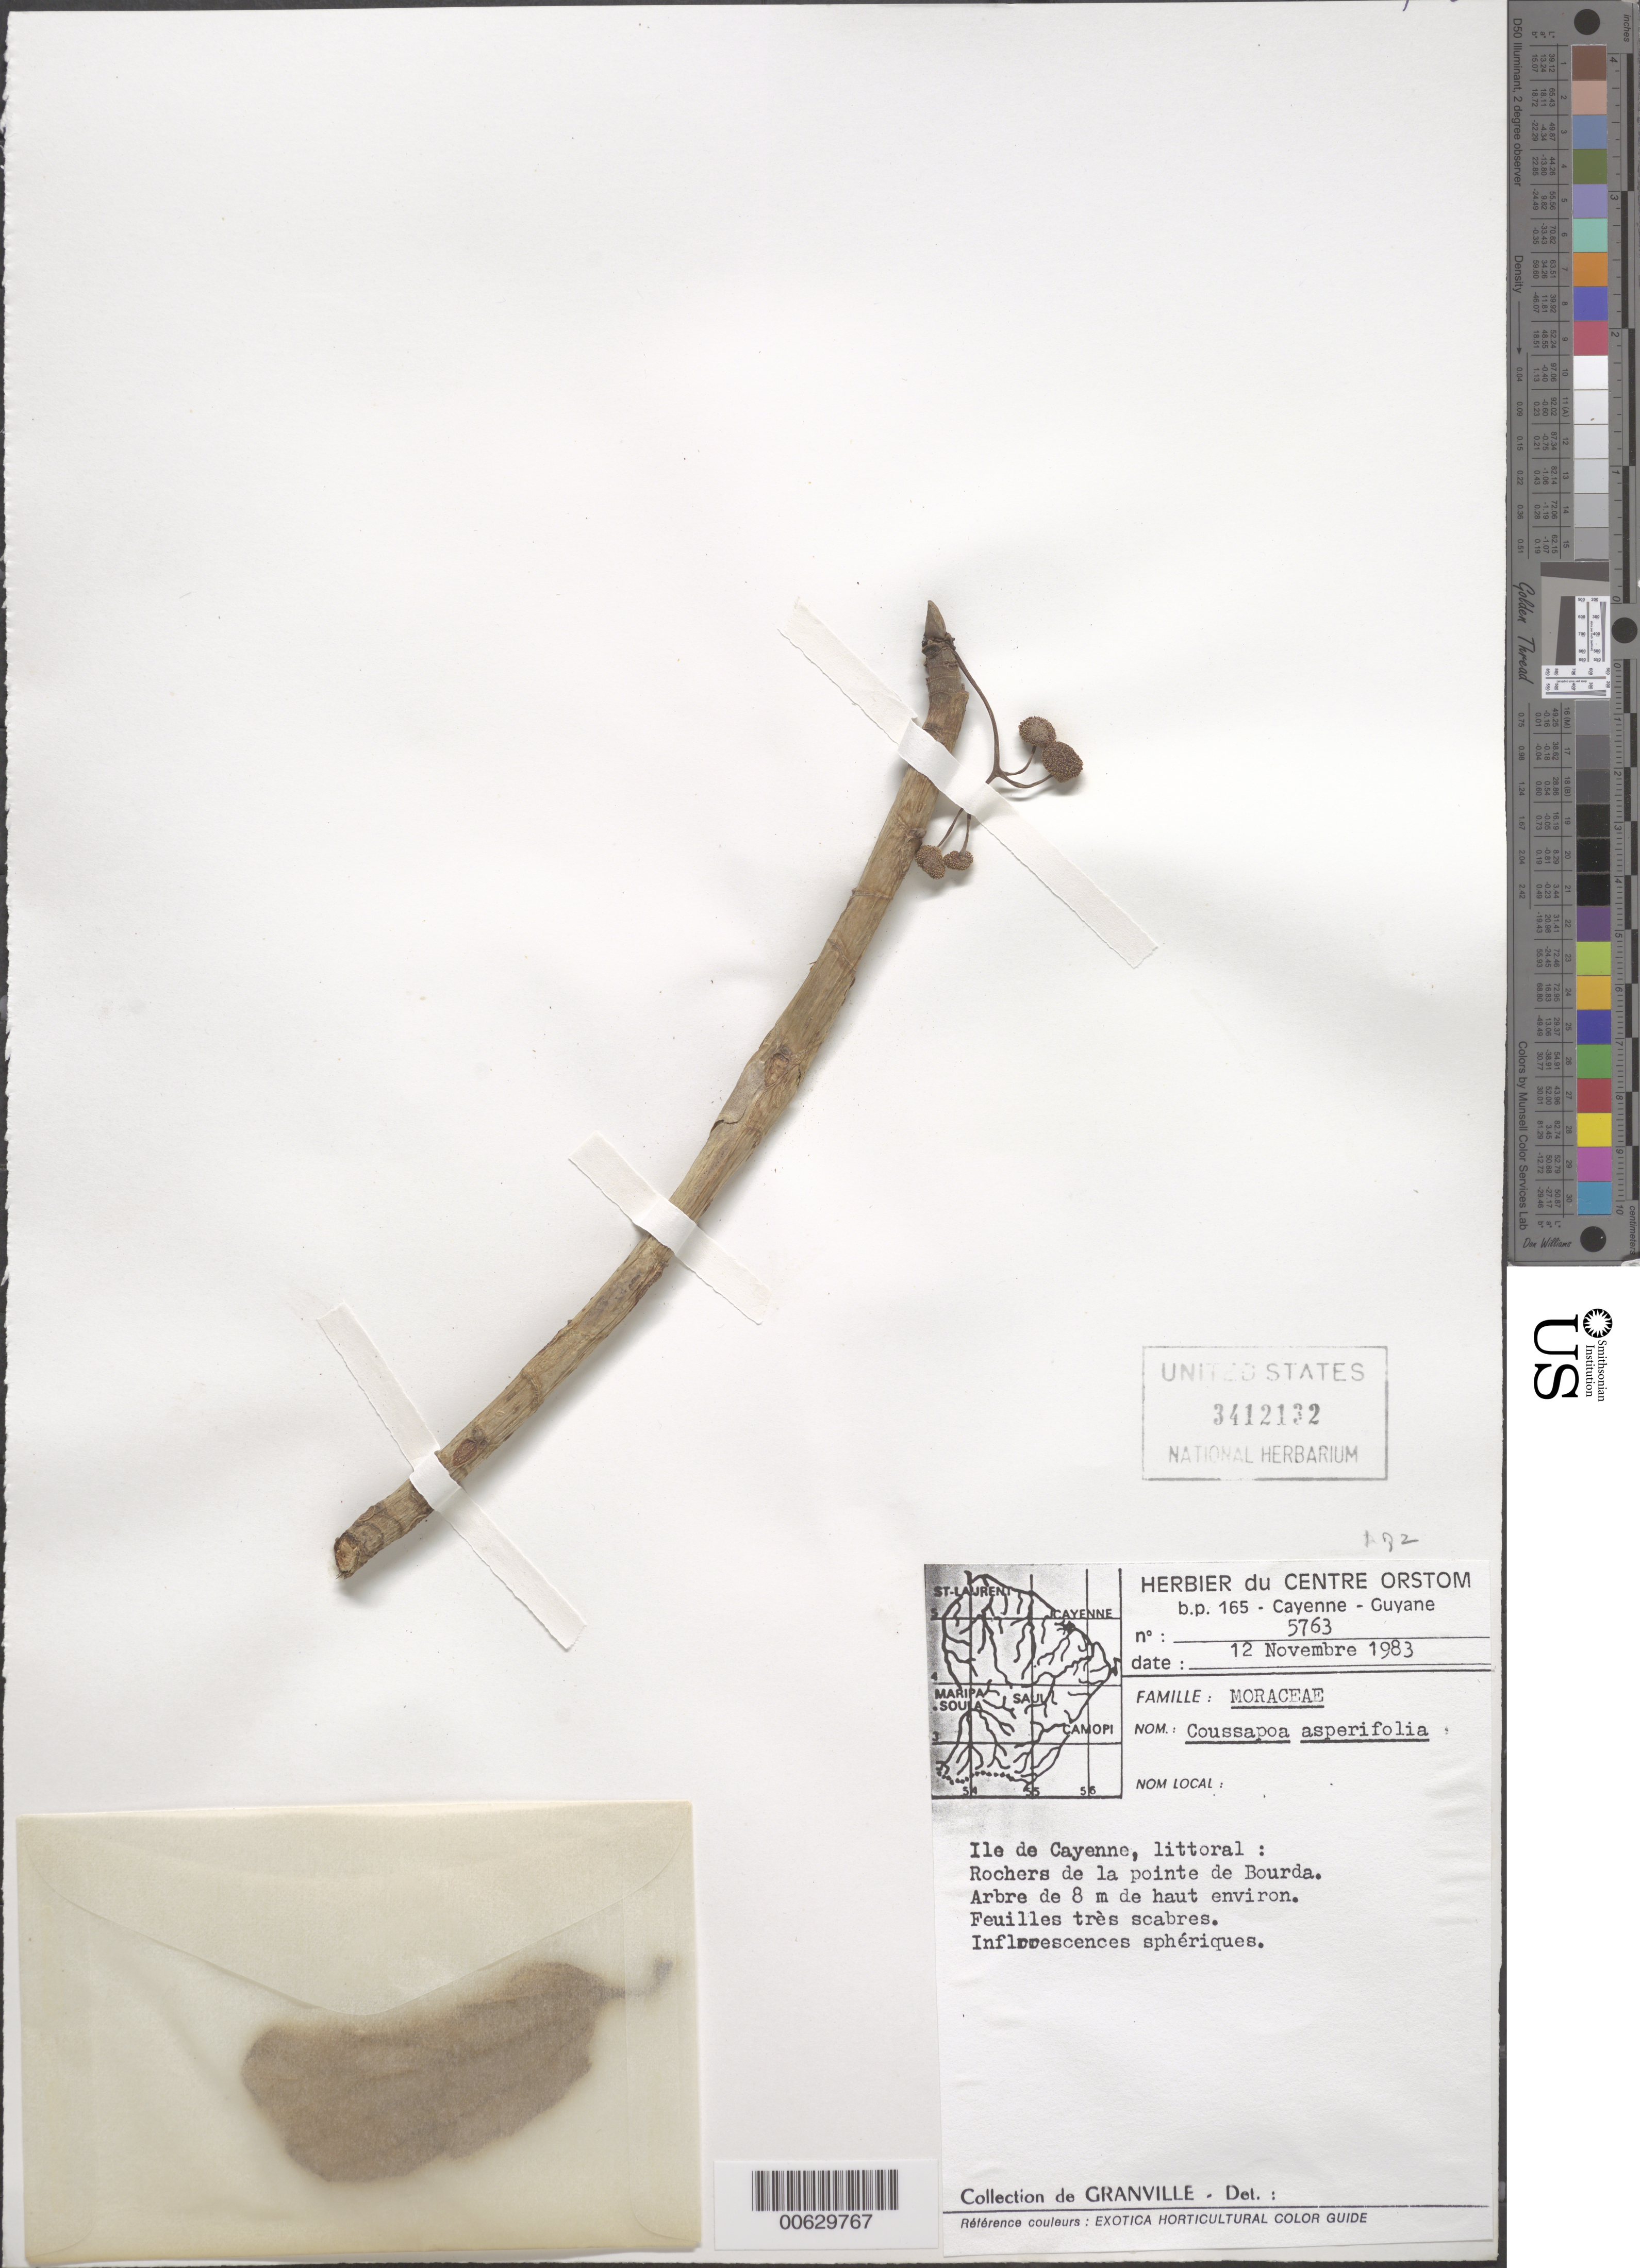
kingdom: Plantae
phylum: Tracheophyta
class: Magnoliopsida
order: Rosales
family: Urticaceae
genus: Coussapoa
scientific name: Coussapoa asperifolia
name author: Trécul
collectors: J.-J. de Granville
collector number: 5763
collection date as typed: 12-Nov-83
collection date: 1983-11-12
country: French Guiana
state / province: Cayenne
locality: Cayenne, littoral de l'Ile, point de Bourda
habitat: Littoral, rochers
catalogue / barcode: US 3412132